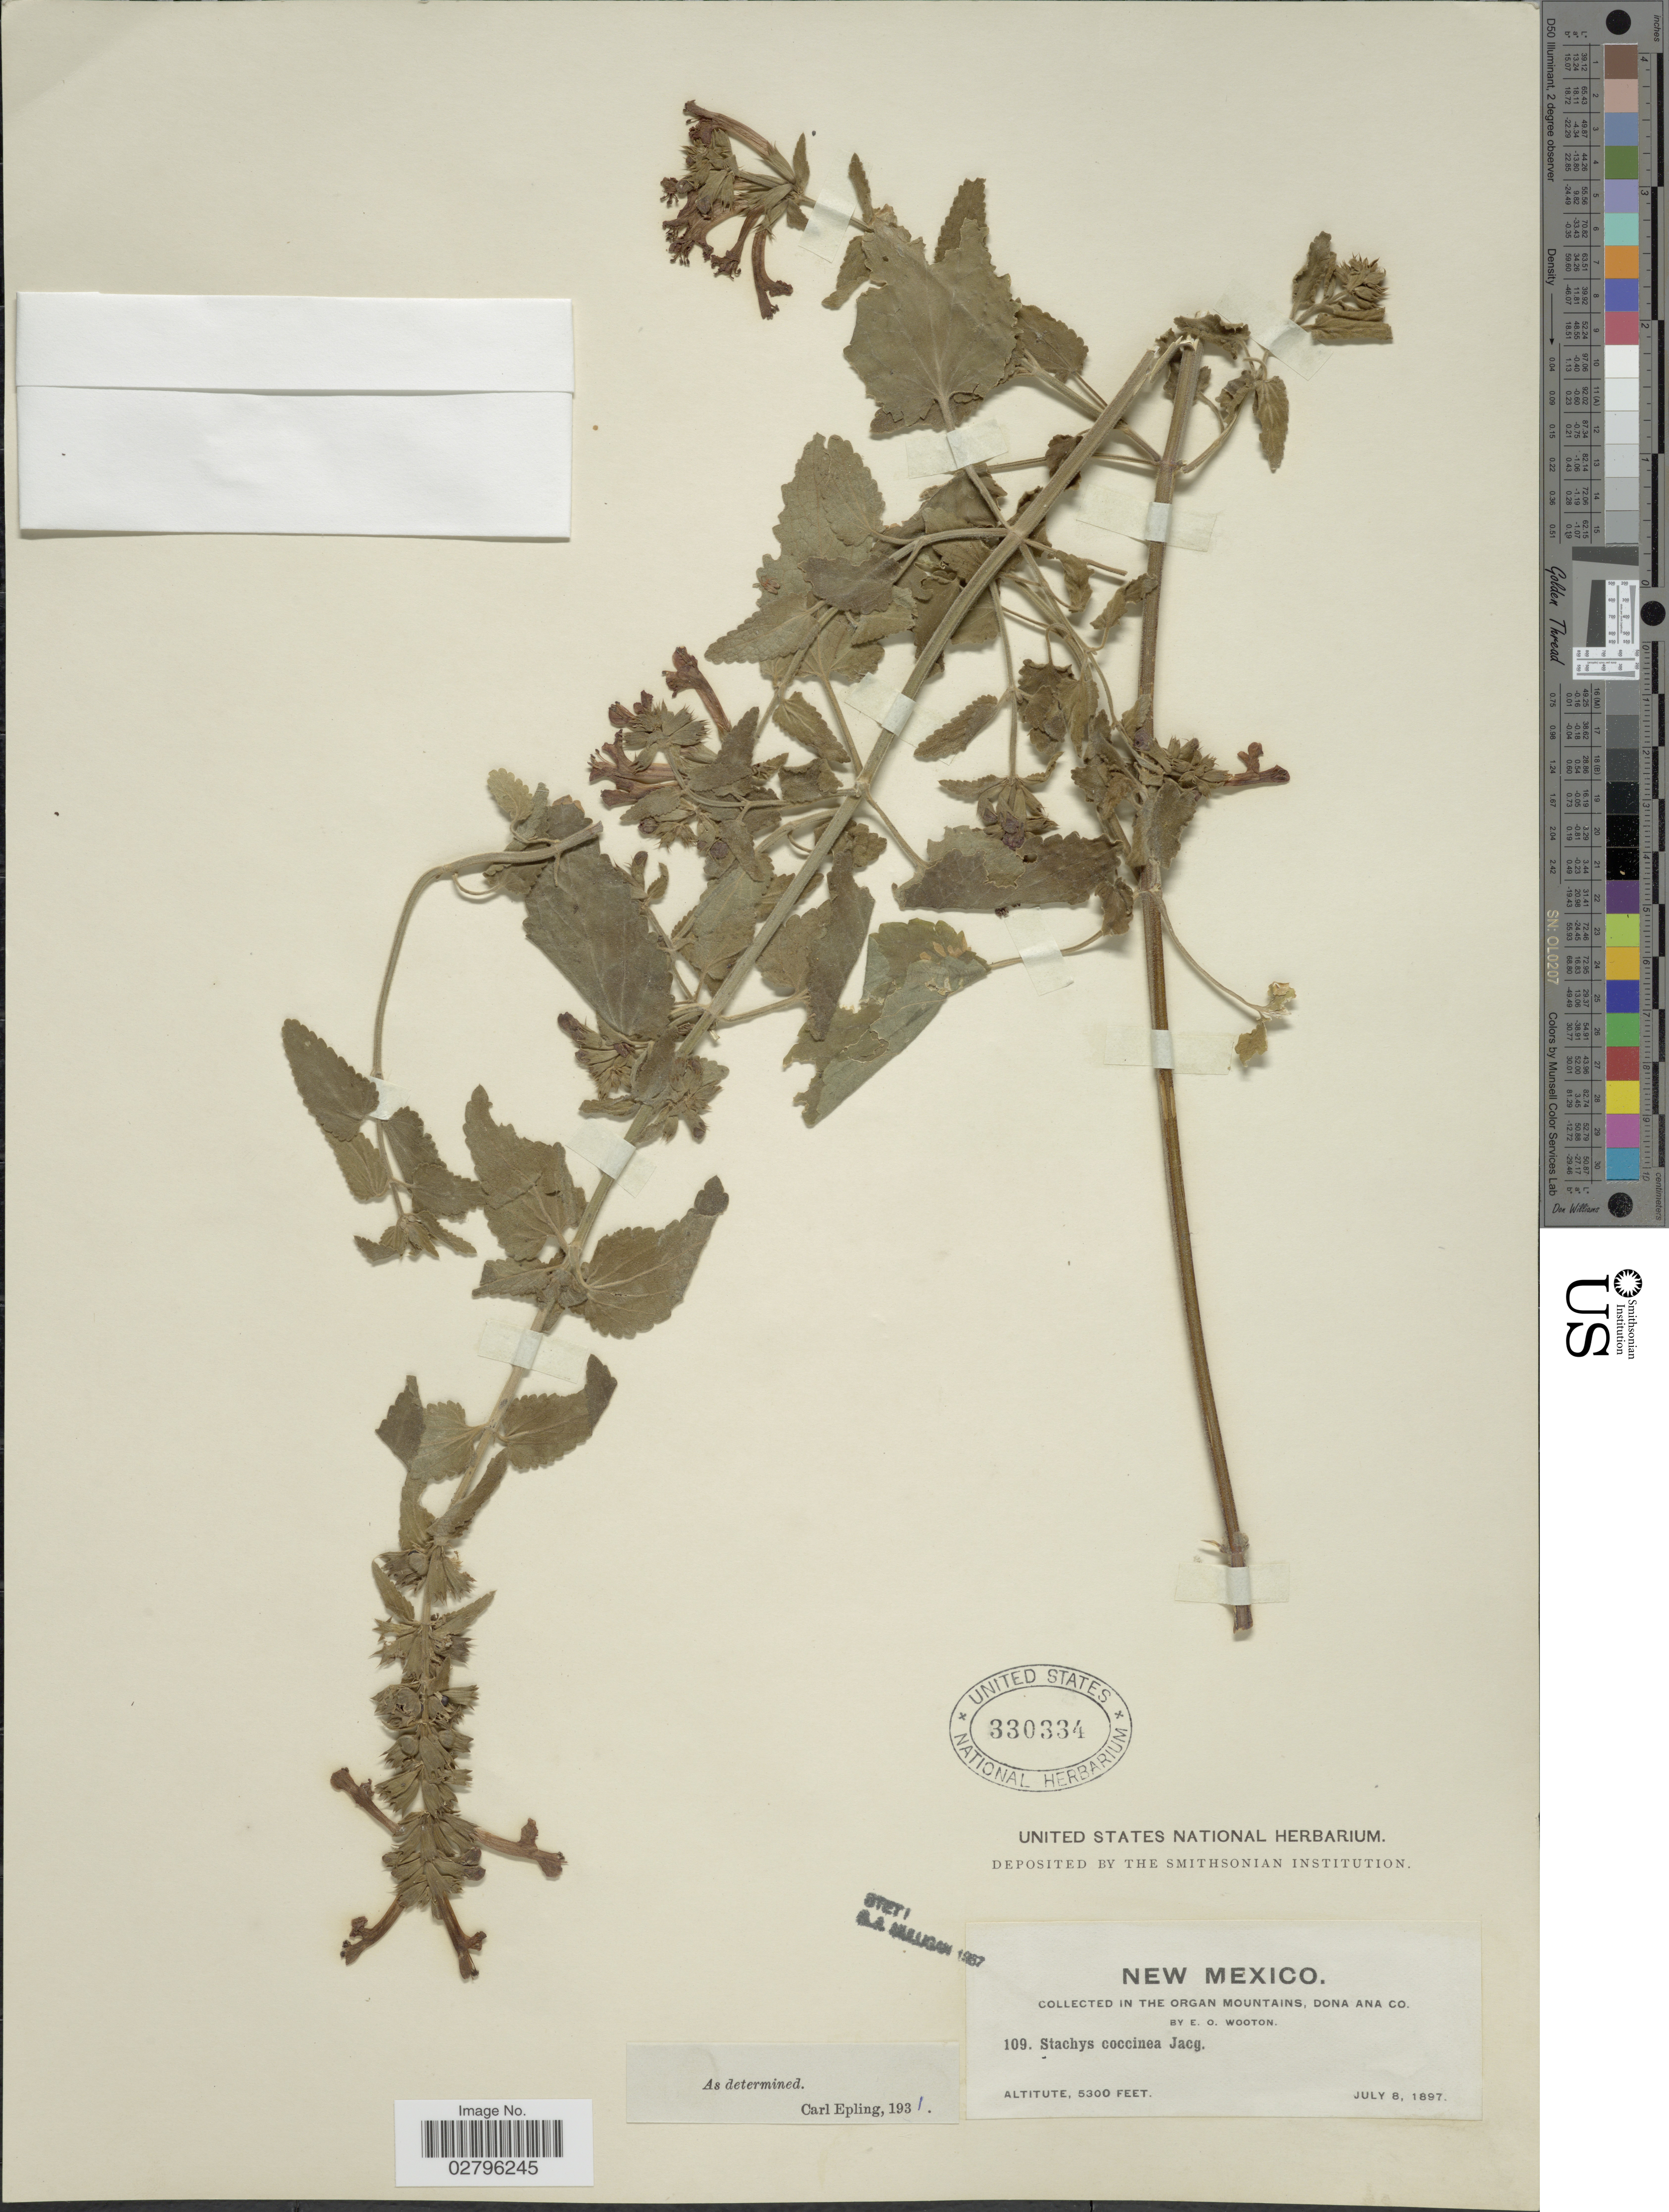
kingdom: Plantae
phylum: Tracheophyta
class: Magnoliopsida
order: Lamiales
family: Lamiaceae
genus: Stachys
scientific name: Stachys coccinea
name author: Ortega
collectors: E. O. Wooton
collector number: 109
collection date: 1897-07-08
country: United States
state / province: New Mexico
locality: In the Organ Mountains, Dona Ana Co.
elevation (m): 1615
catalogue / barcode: US 330334